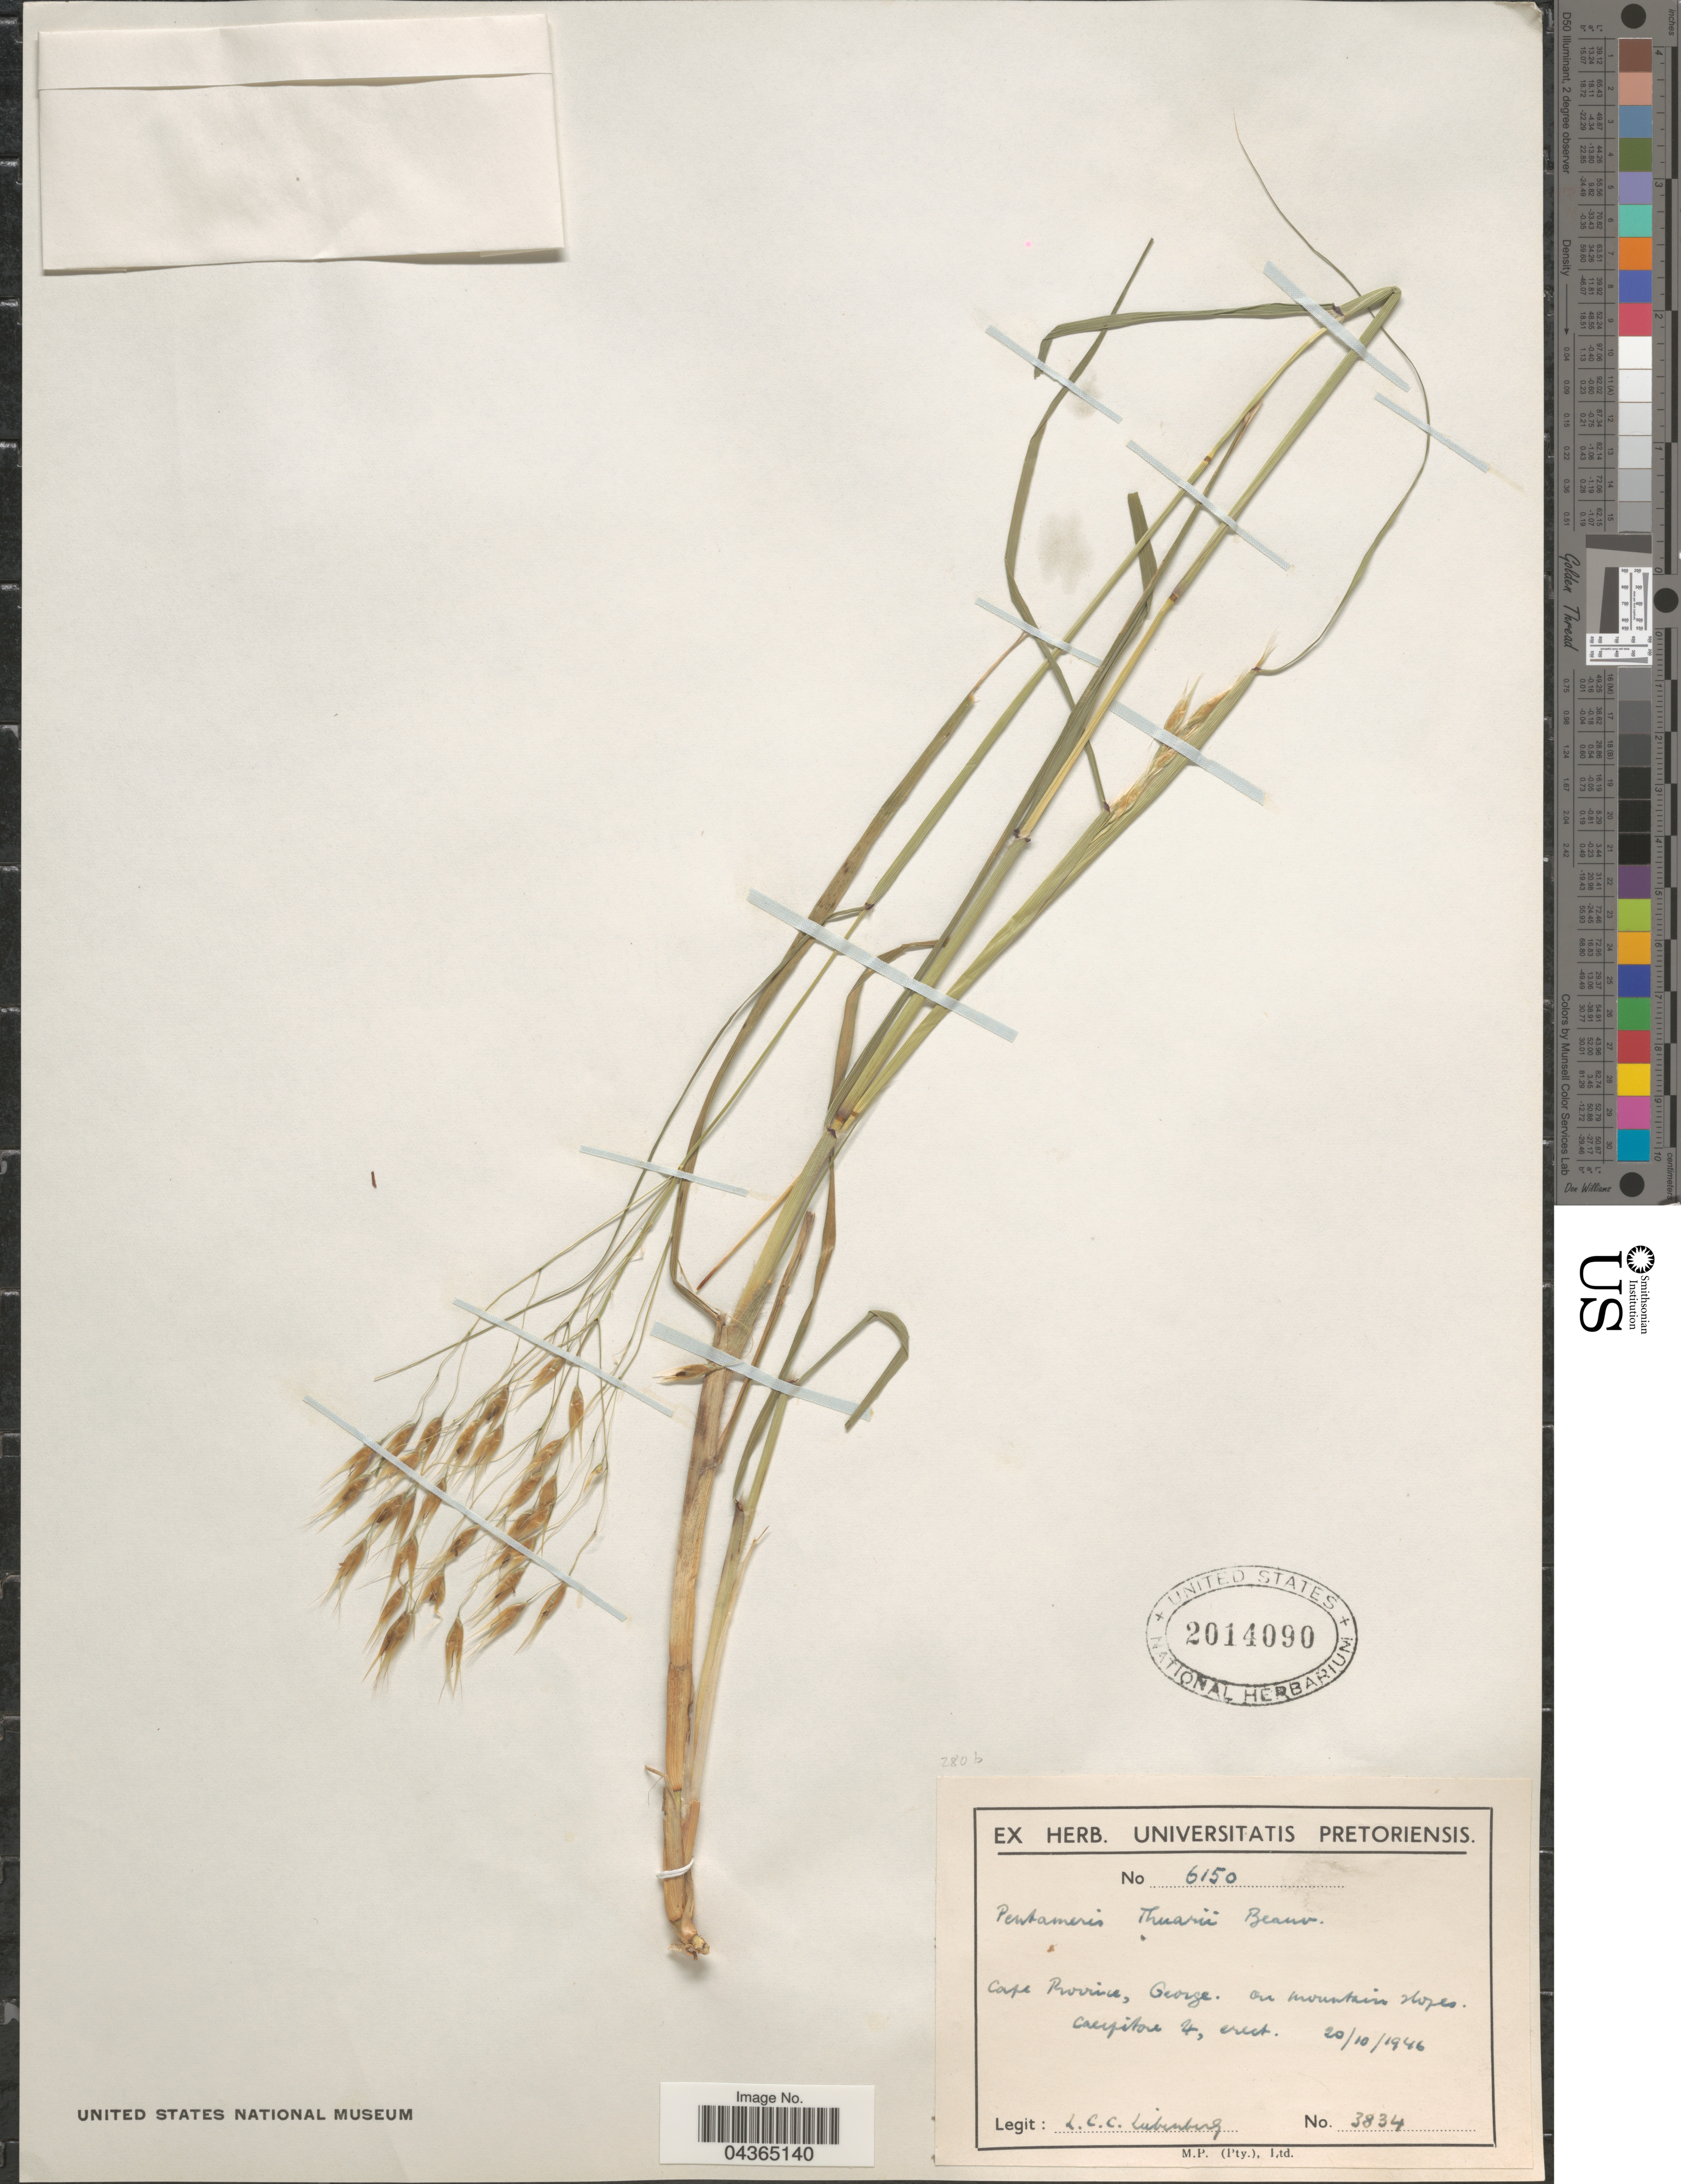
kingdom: Plantae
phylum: Tracheophyta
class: Liliopsida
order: Poales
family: Poaceae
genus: Pentameris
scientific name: Pentameris thuarii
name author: P. Beauv.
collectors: L. Liebenberg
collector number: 3834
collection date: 1946-10-20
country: South Africa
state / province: Western Cape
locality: George. On mountain slopes.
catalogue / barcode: US 2014090